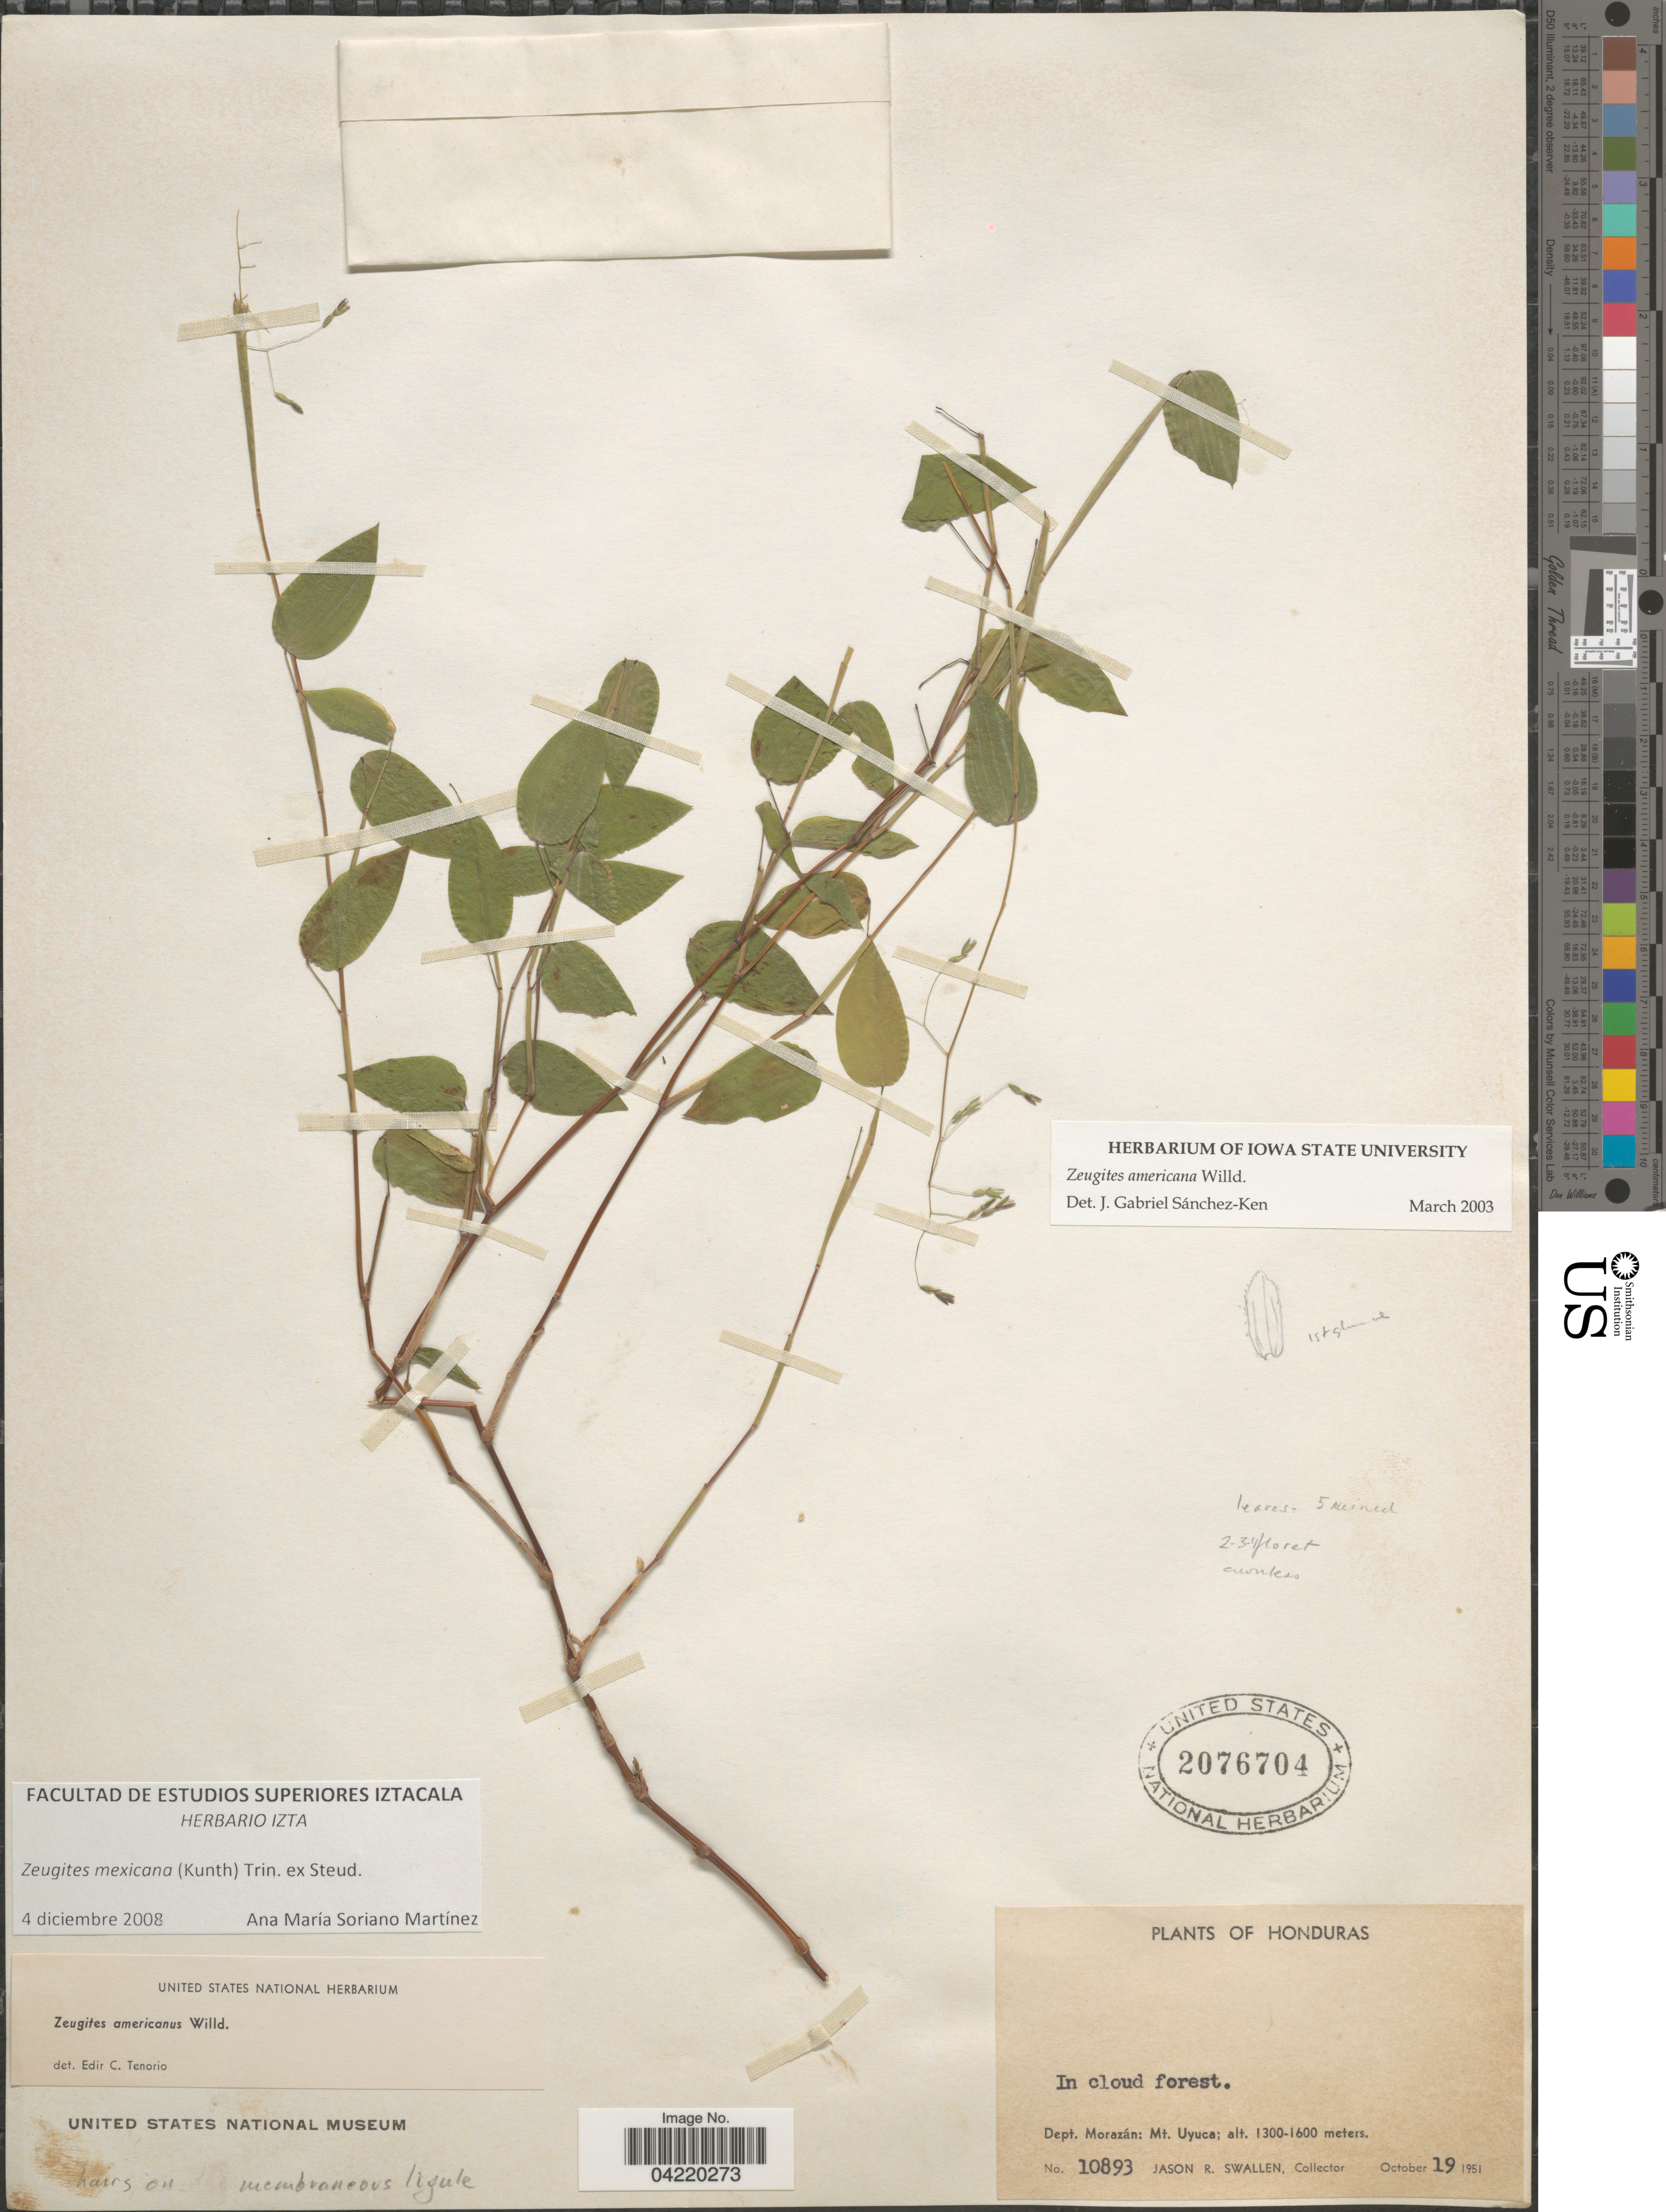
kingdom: Plantae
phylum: Tracheophyta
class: Liliopsida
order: Poales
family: Poaceae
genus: Zeugites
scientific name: Zeugites americanus var. mexicanus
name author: (Kunth) McVaugh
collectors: J. R. Swallen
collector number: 10893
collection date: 1951-10-19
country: Honduras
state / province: Fco. Morazán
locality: In cloud forest. Dept. Morazán: Mt. Uyuca.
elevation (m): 1300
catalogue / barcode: US 2076704